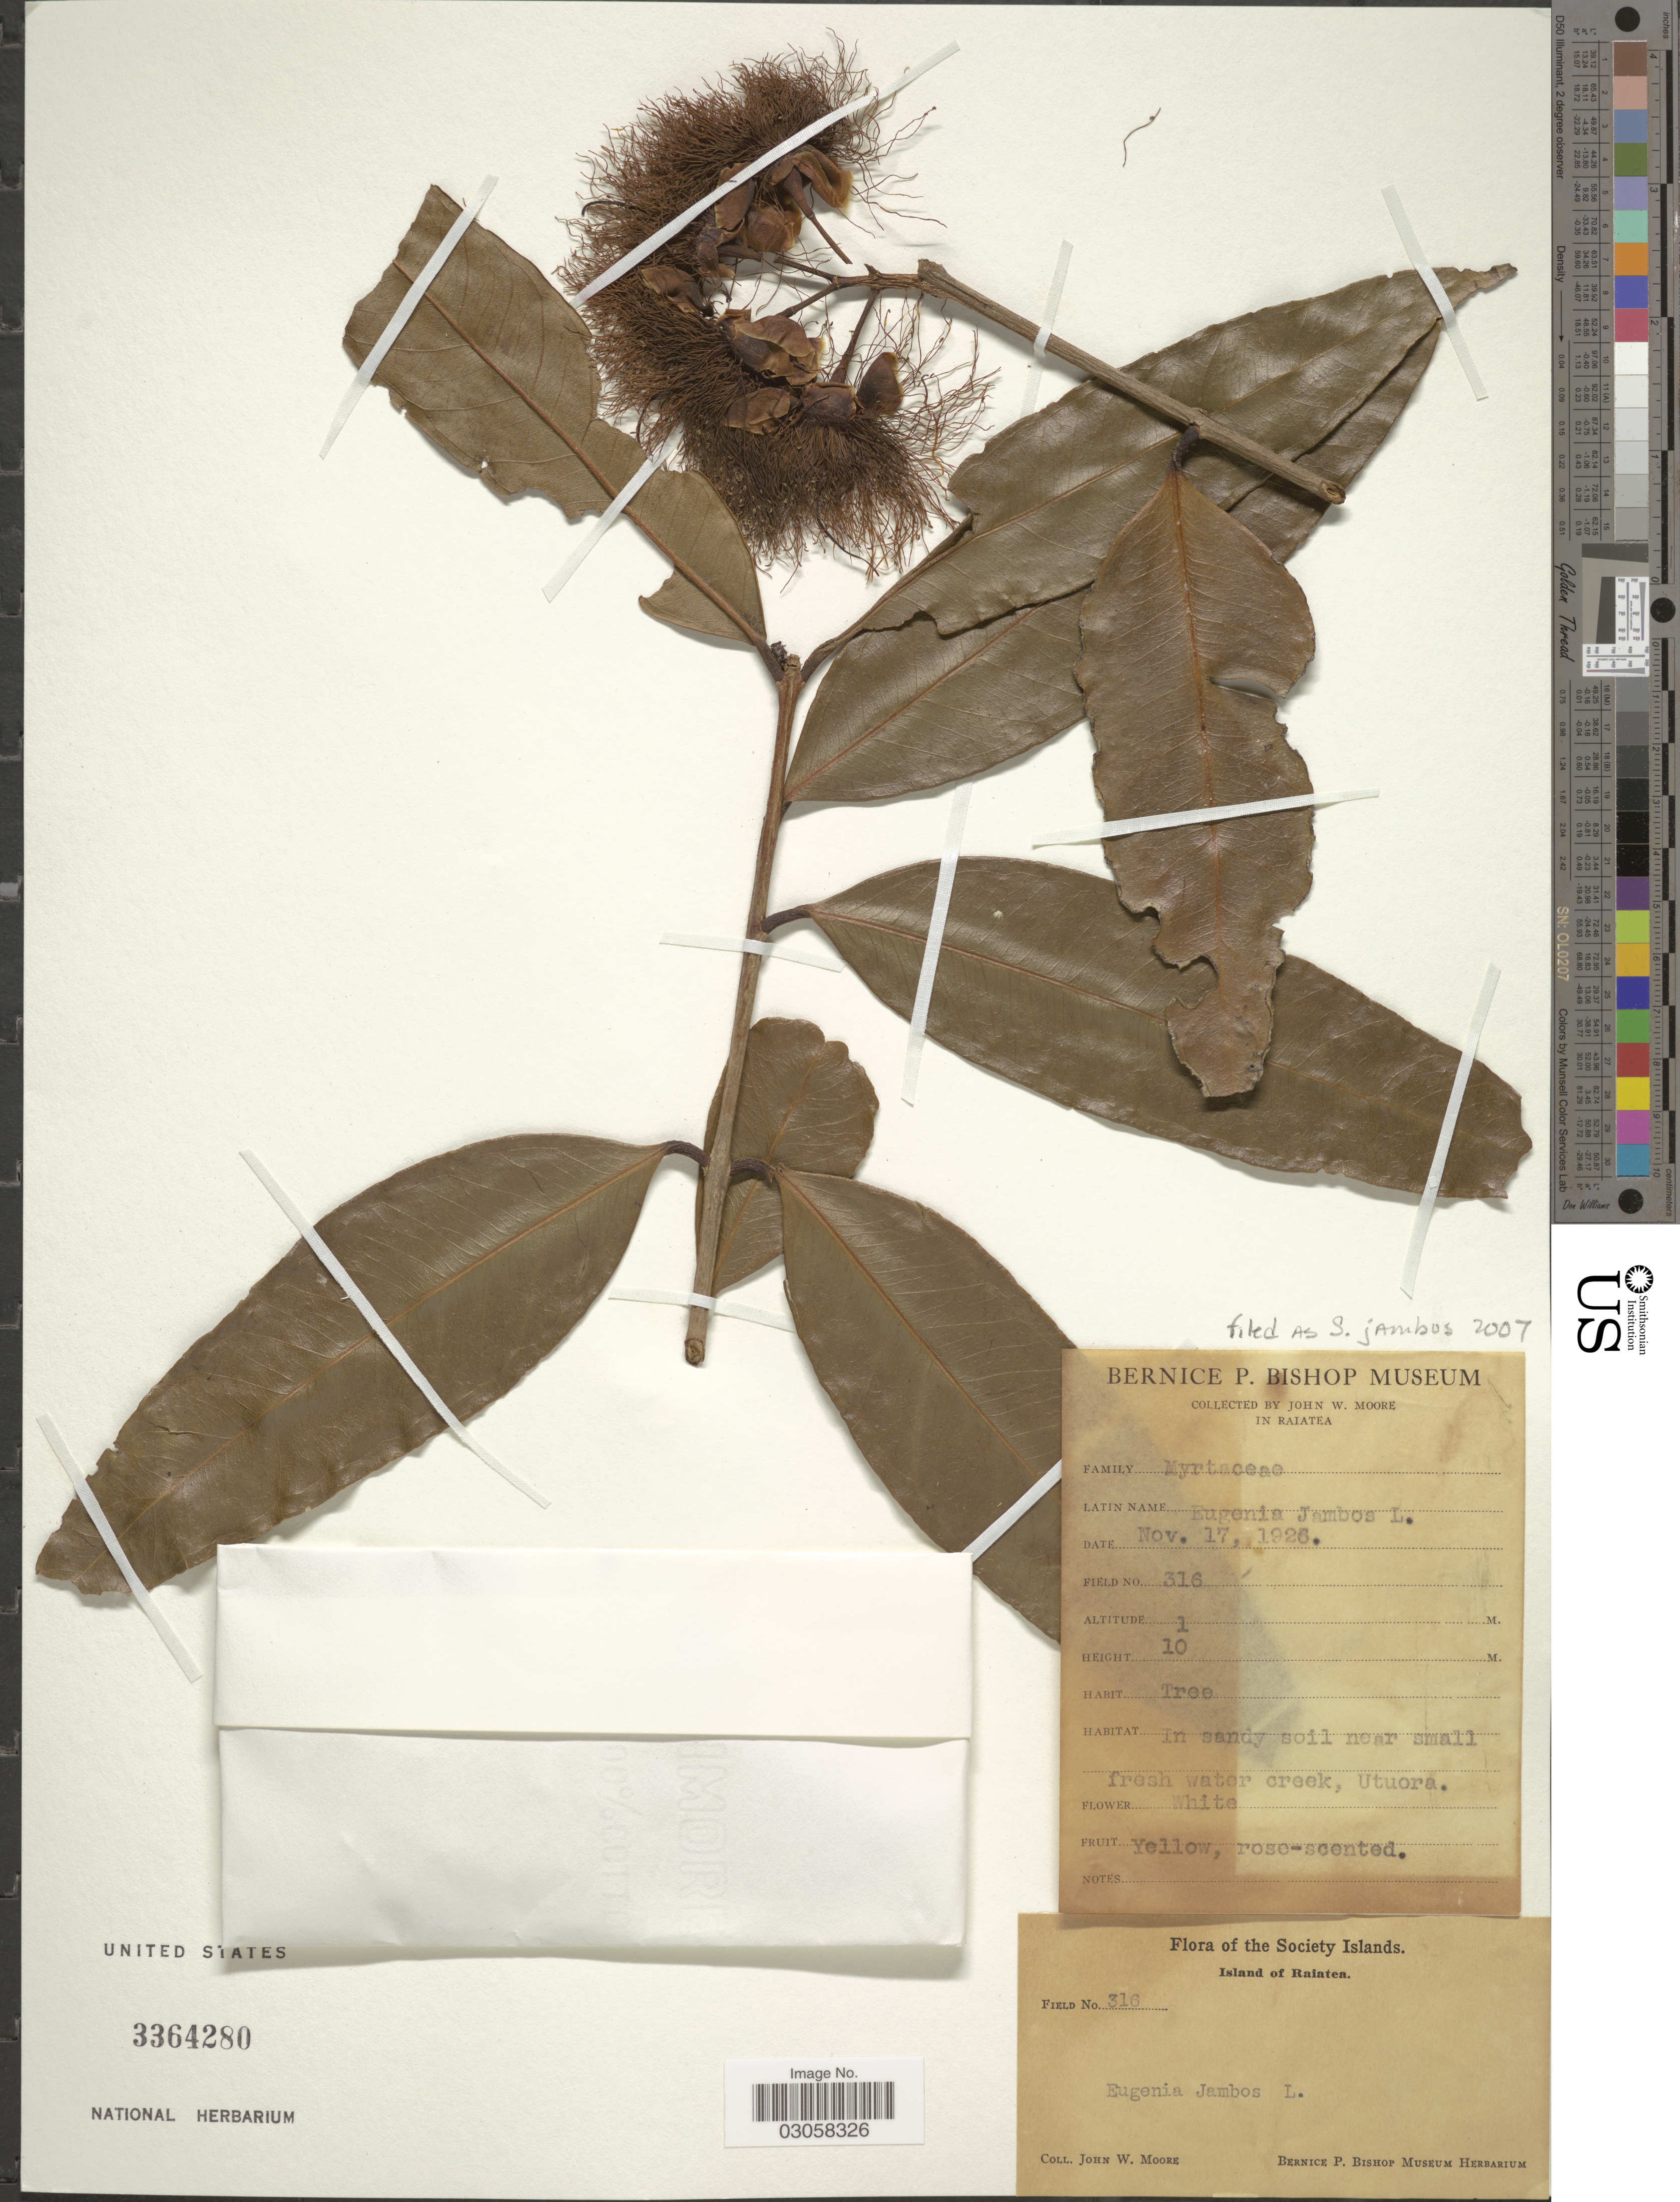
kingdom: Plantae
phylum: Tracheophyta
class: Magnoliopsida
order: Myrtales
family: Myrtaceae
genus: Syzygium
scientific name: Syzygium jambos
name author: (L.) Alston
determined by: Strong, Mark T., (BOT), Smithsonian Institution - National Museum of Natural History (UNITED STATES)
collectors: J. Moore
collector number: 316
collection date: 1926-11-17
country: French Polynesia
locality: Raiatea. The Society Islands. Island of Raiatea.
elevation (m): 1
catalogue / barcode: US 3364280